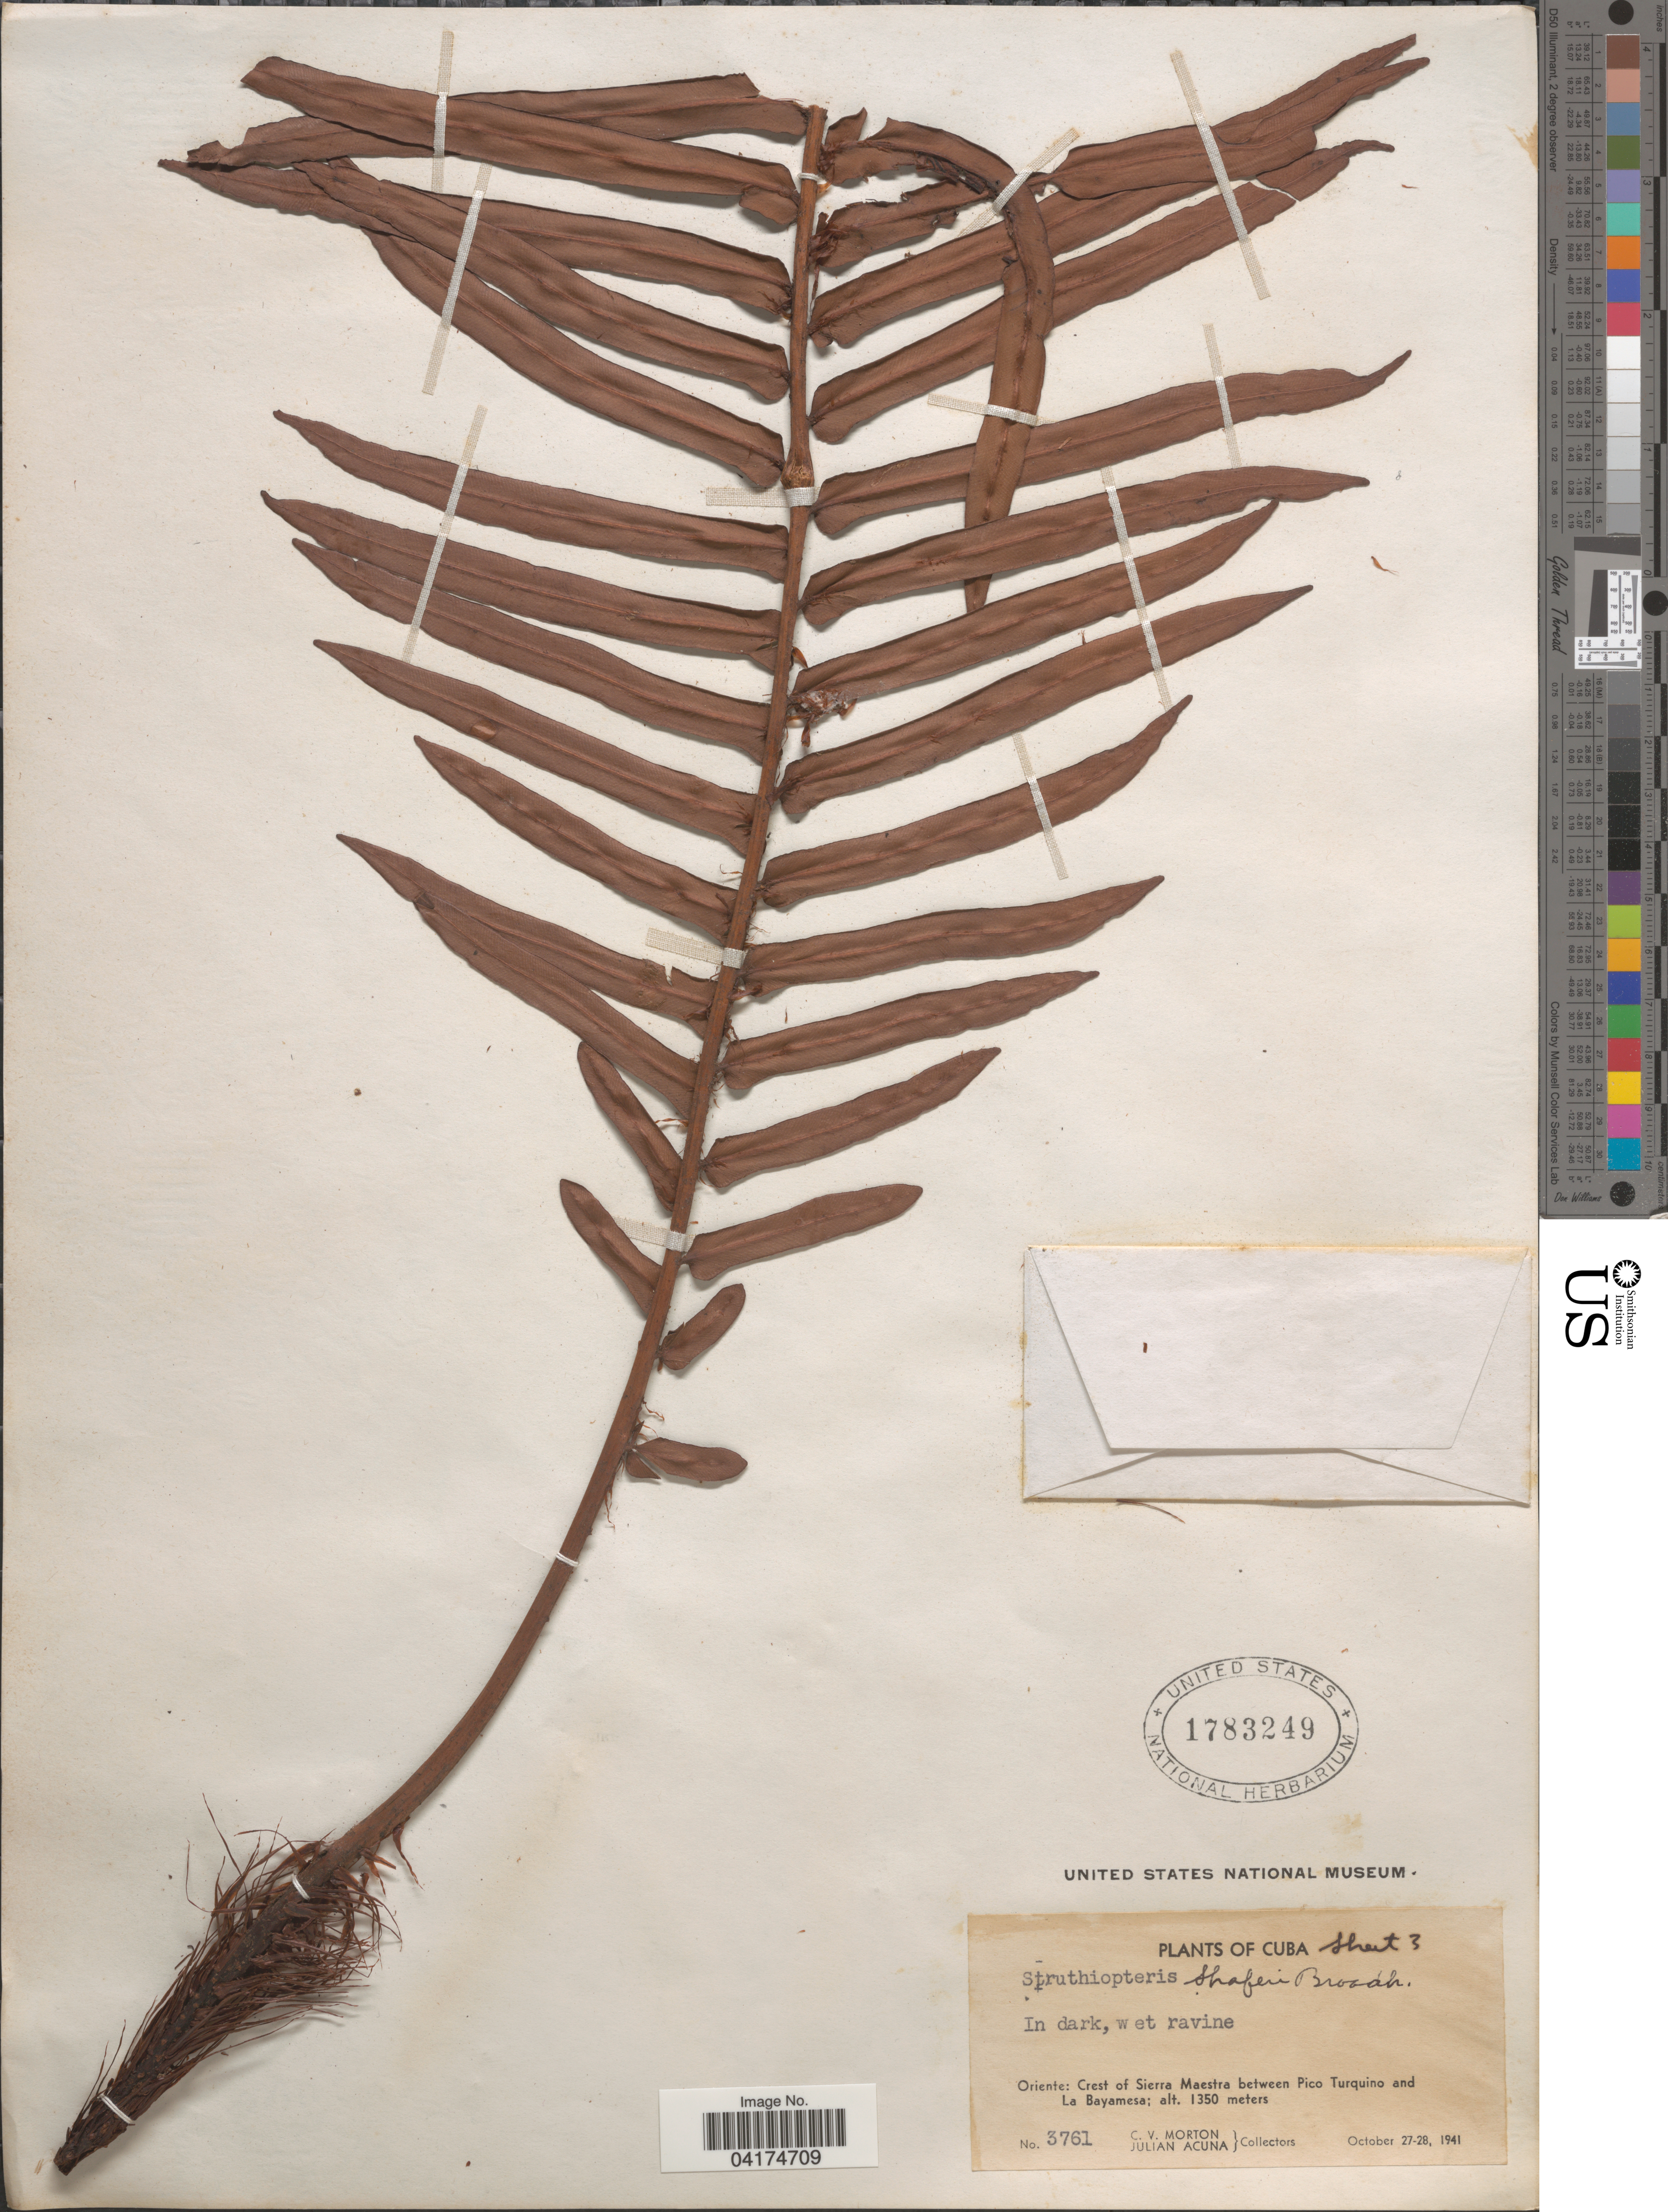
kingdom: Plantae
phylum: Tracheophyta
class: Polypodiopsida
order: Polypodiales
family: Blechnaceae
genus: Struthiopteris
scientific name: Struthiopteris shaferi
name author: Broadh.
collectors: C. V. Morton & R. Acuña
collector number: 3761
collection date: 1941-10-27/1941-10-28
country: Cuba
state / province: Oriente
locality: Crest of Sierra Maestra between Pico Turquino and La Bayamesa.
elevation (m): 1350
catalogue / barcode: US 1783249